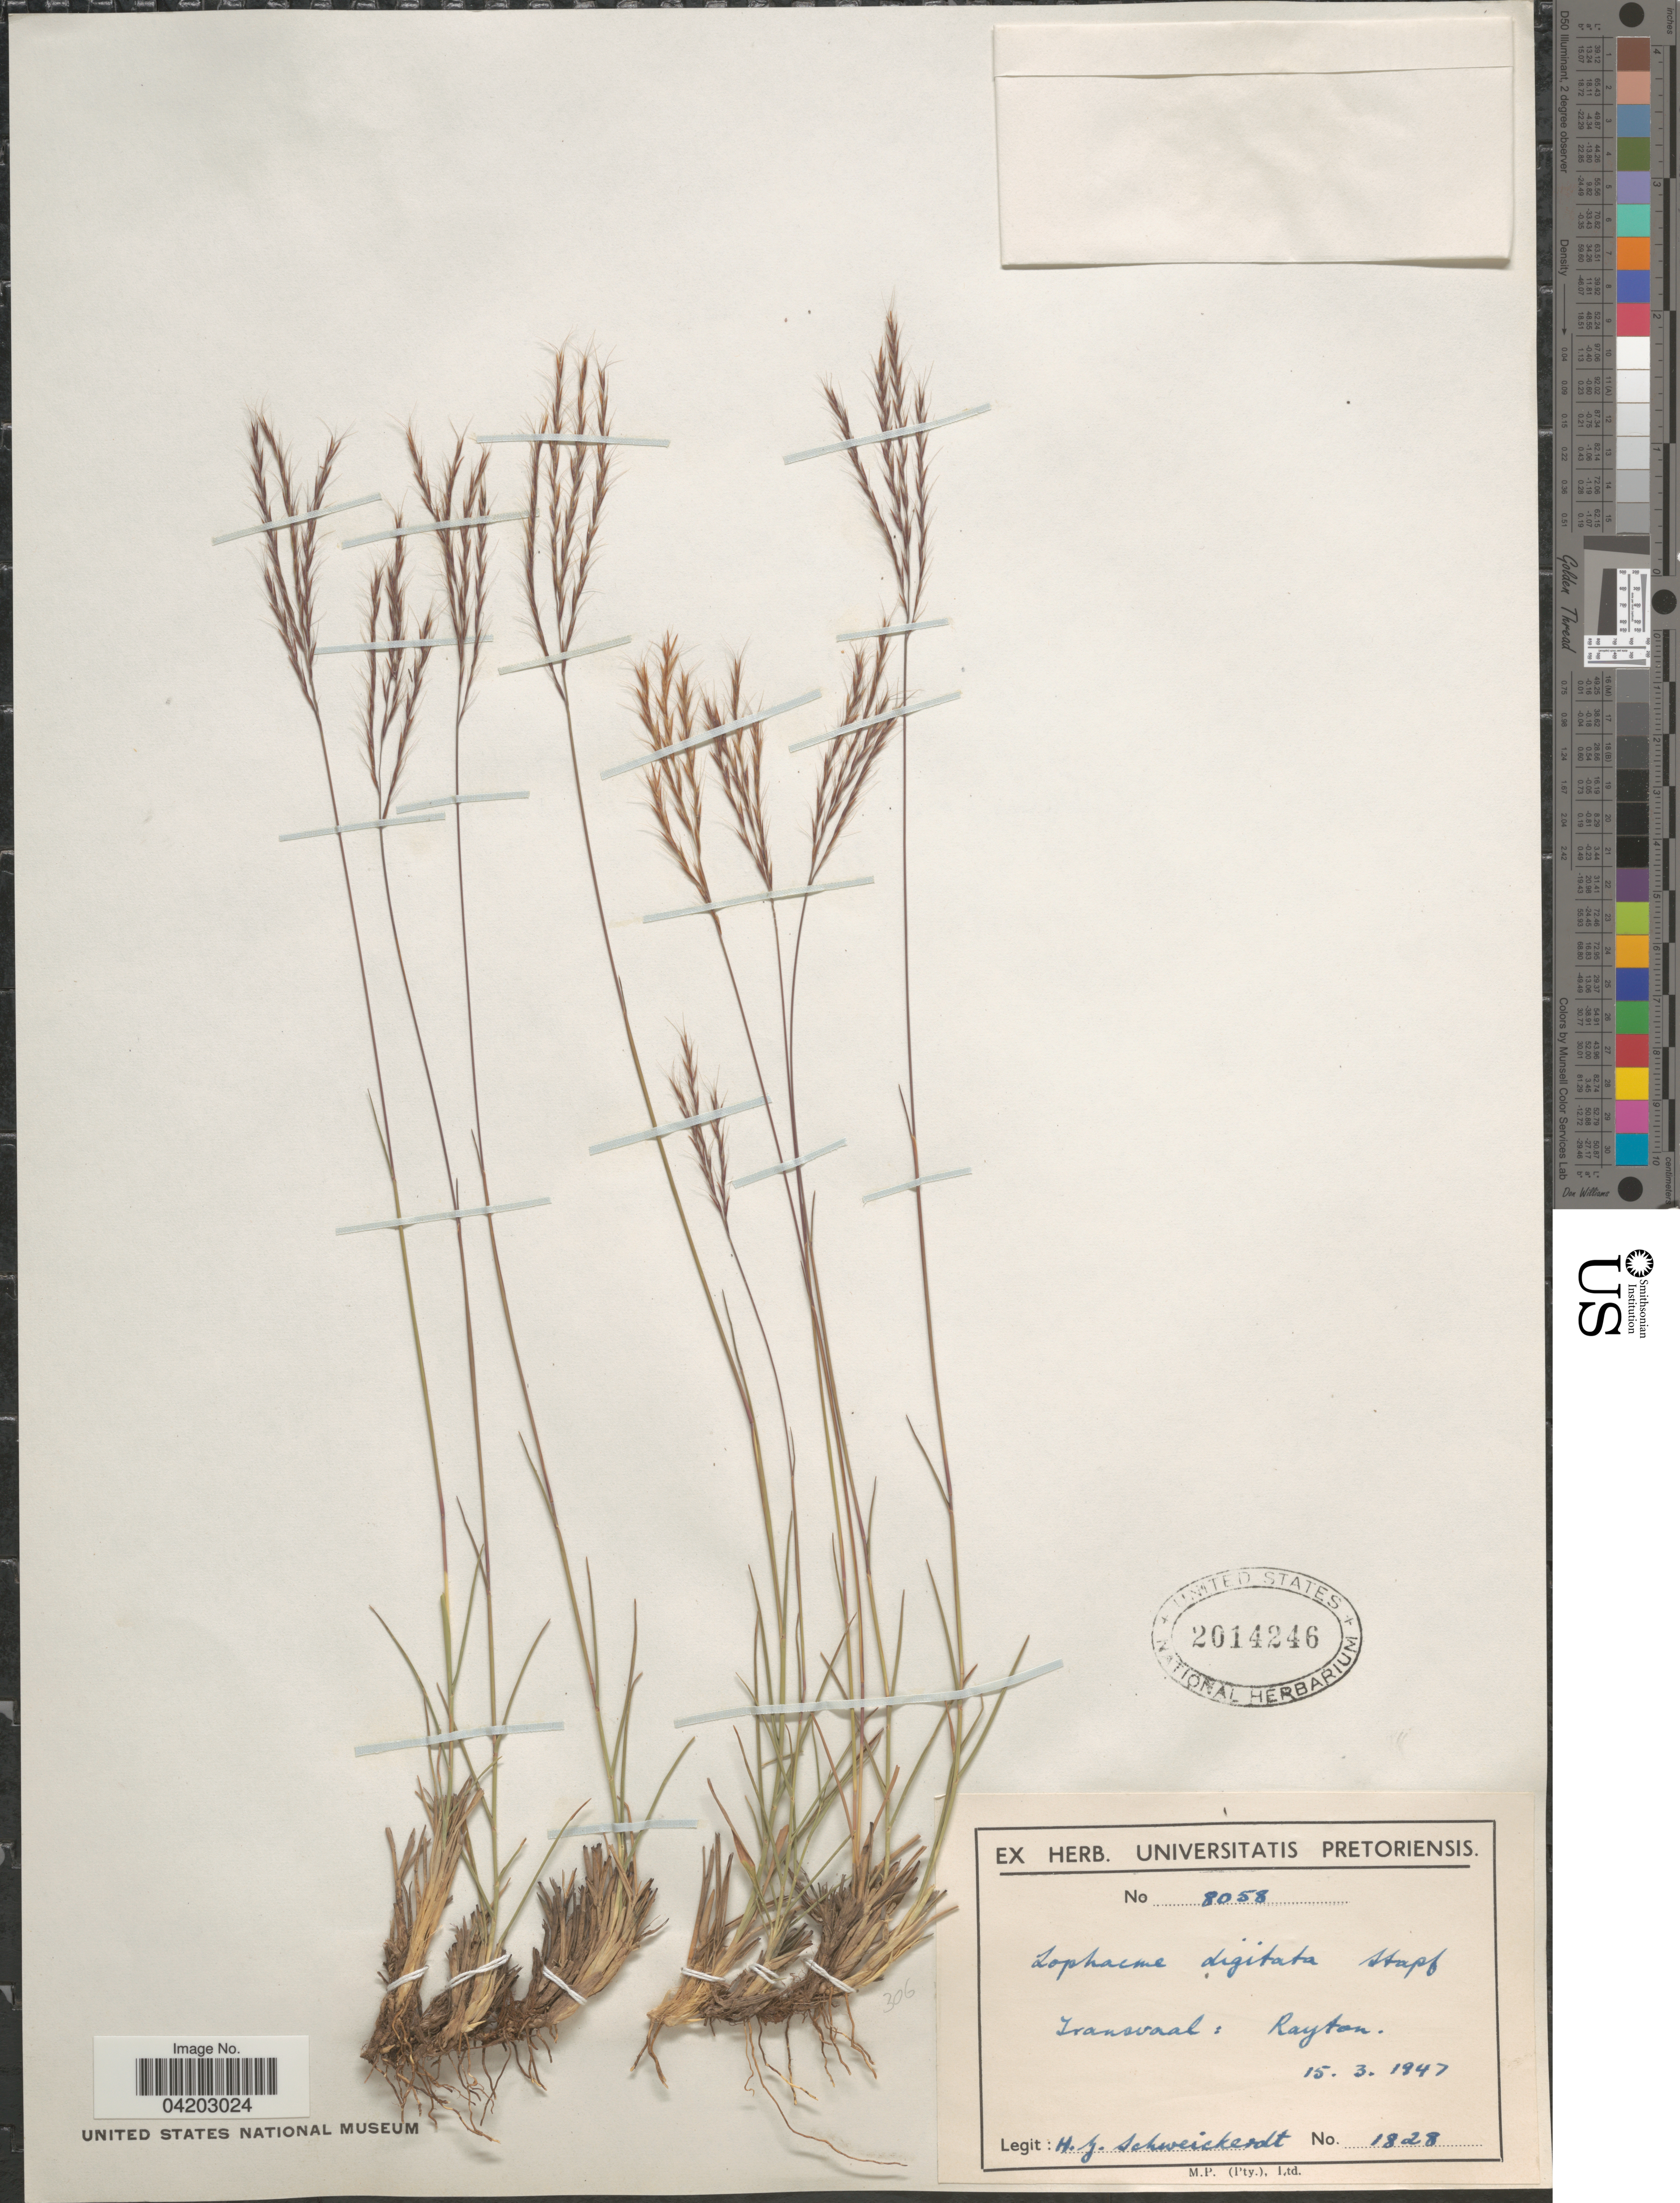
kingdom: Plantae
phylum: Tracheophyta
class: Liliopsida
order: Poales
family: Poaceae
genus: Lophacme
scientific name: Lophacme digitata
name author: Stapf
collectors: H. Schweickerdt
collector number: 1828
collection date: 1947-03-15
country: South Africa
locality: Transvaal: Rayton.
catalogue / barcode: US 2014246